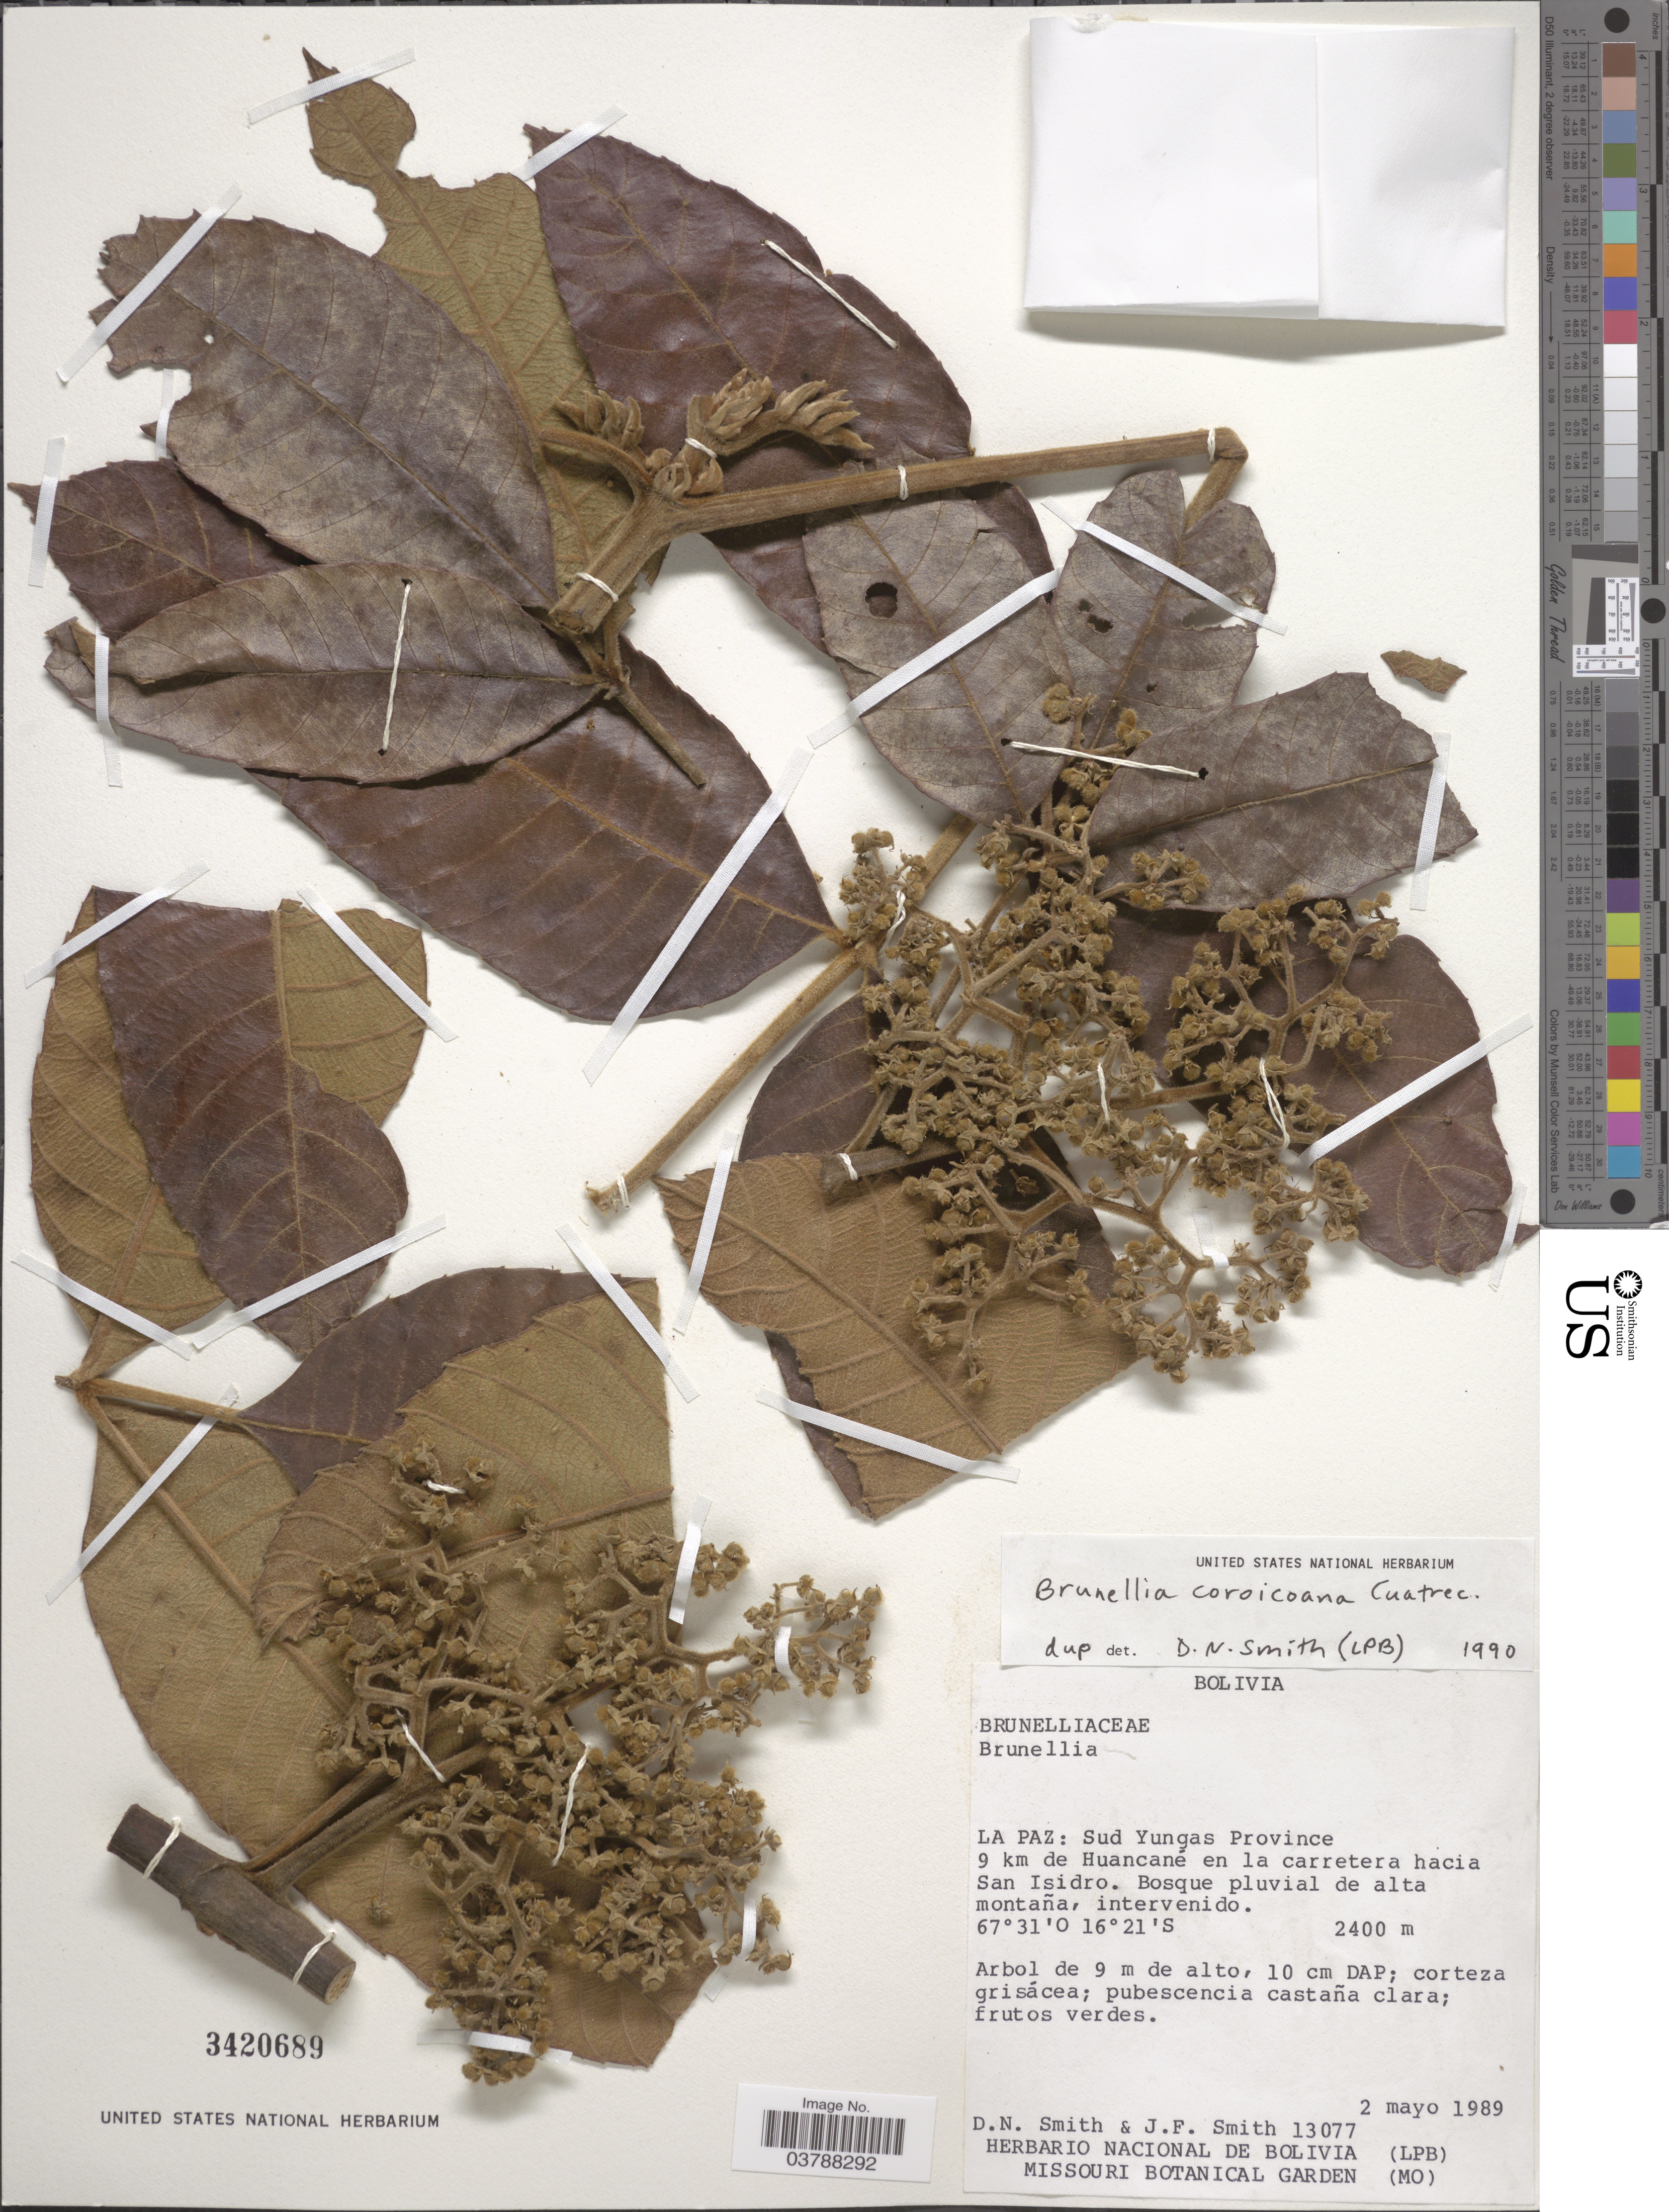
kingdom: Plantae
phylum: Tracheophyta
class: Magnoliopsida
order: Oxalidales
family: Brunelliaceae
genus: Brunellia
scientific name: Brunellia coroicoana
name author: Cuatrec.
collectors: D. Smith & J. Smith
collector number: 13077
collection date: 1989-05-02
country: Bolivia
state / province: La Paz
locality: Sud Yungas Province. 9 km de Huancané en la carretera hacia San Isidro.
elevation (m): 2400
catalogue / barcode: US 3420689